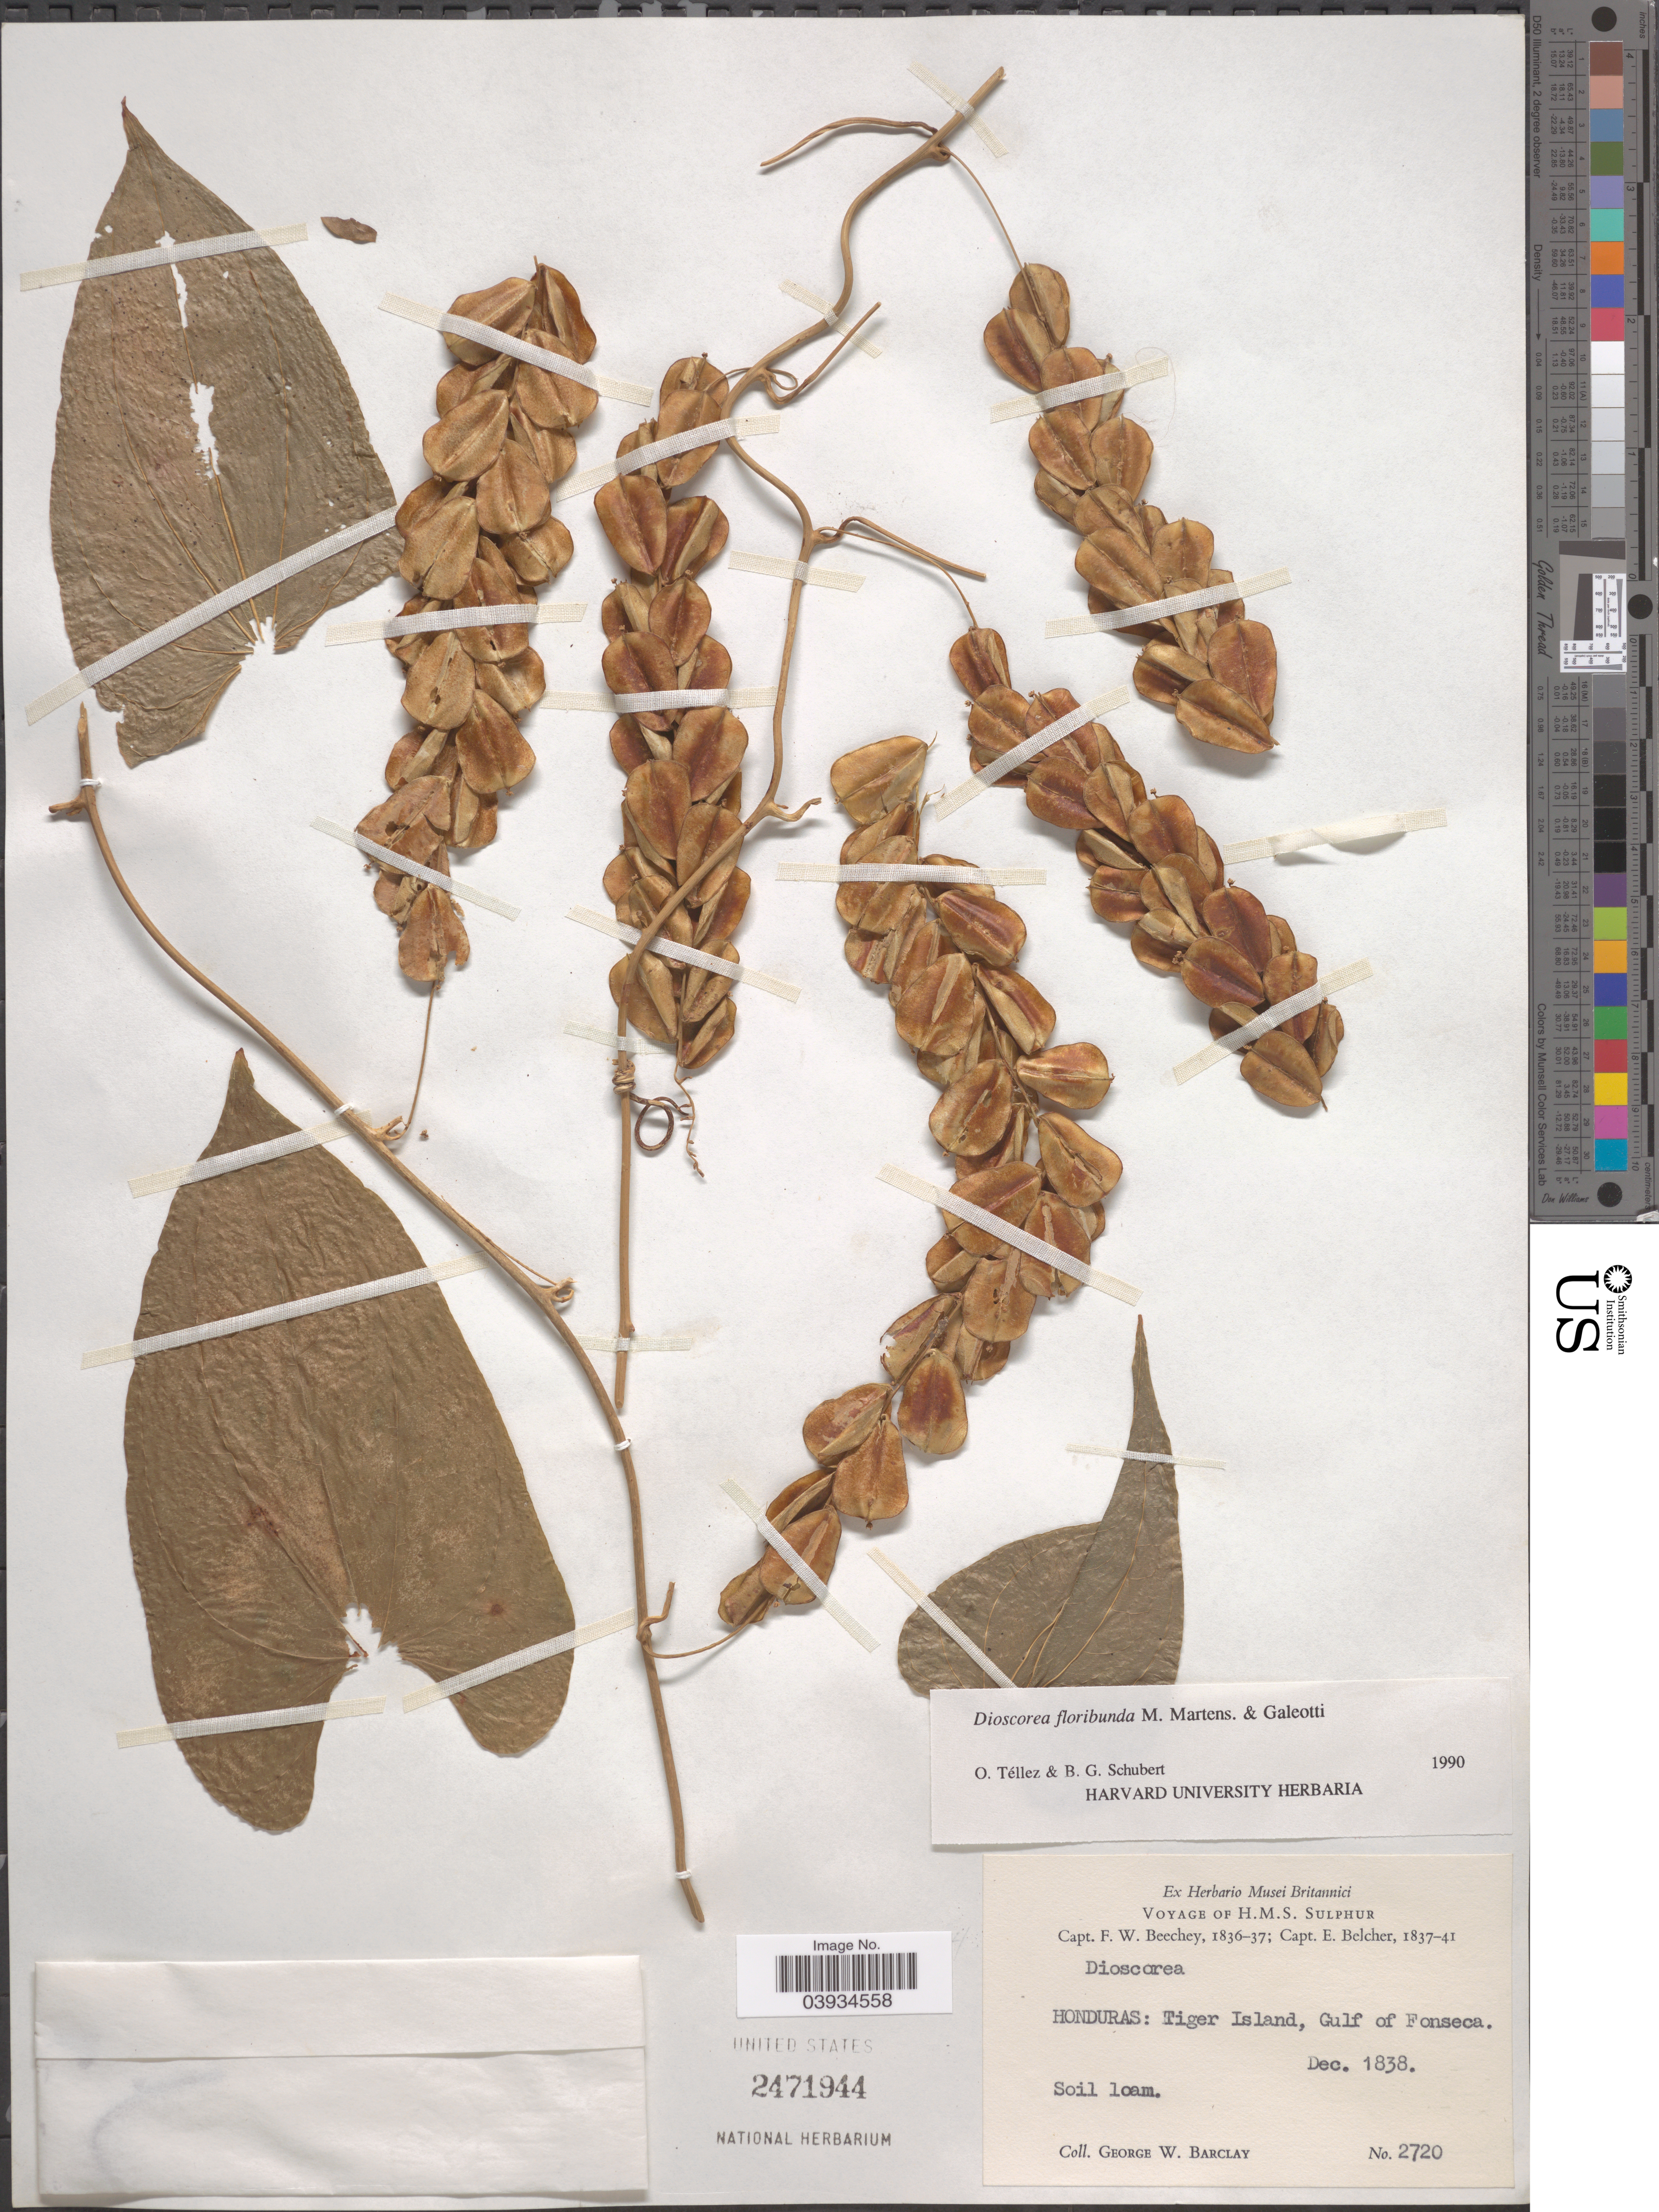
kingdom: Plantae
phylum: Tracheophyta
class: Liliopsida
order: Dioscoreales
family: Dioscoreaceae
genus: Dioscorea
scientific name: Dioscorea floribunda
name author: M. Martens & Galeotti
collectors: G. W. Barclay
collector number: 2720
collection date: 1838-12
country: Honduras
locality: Tiger Island, Gulf of Fonseca.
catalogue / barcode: US 2471944